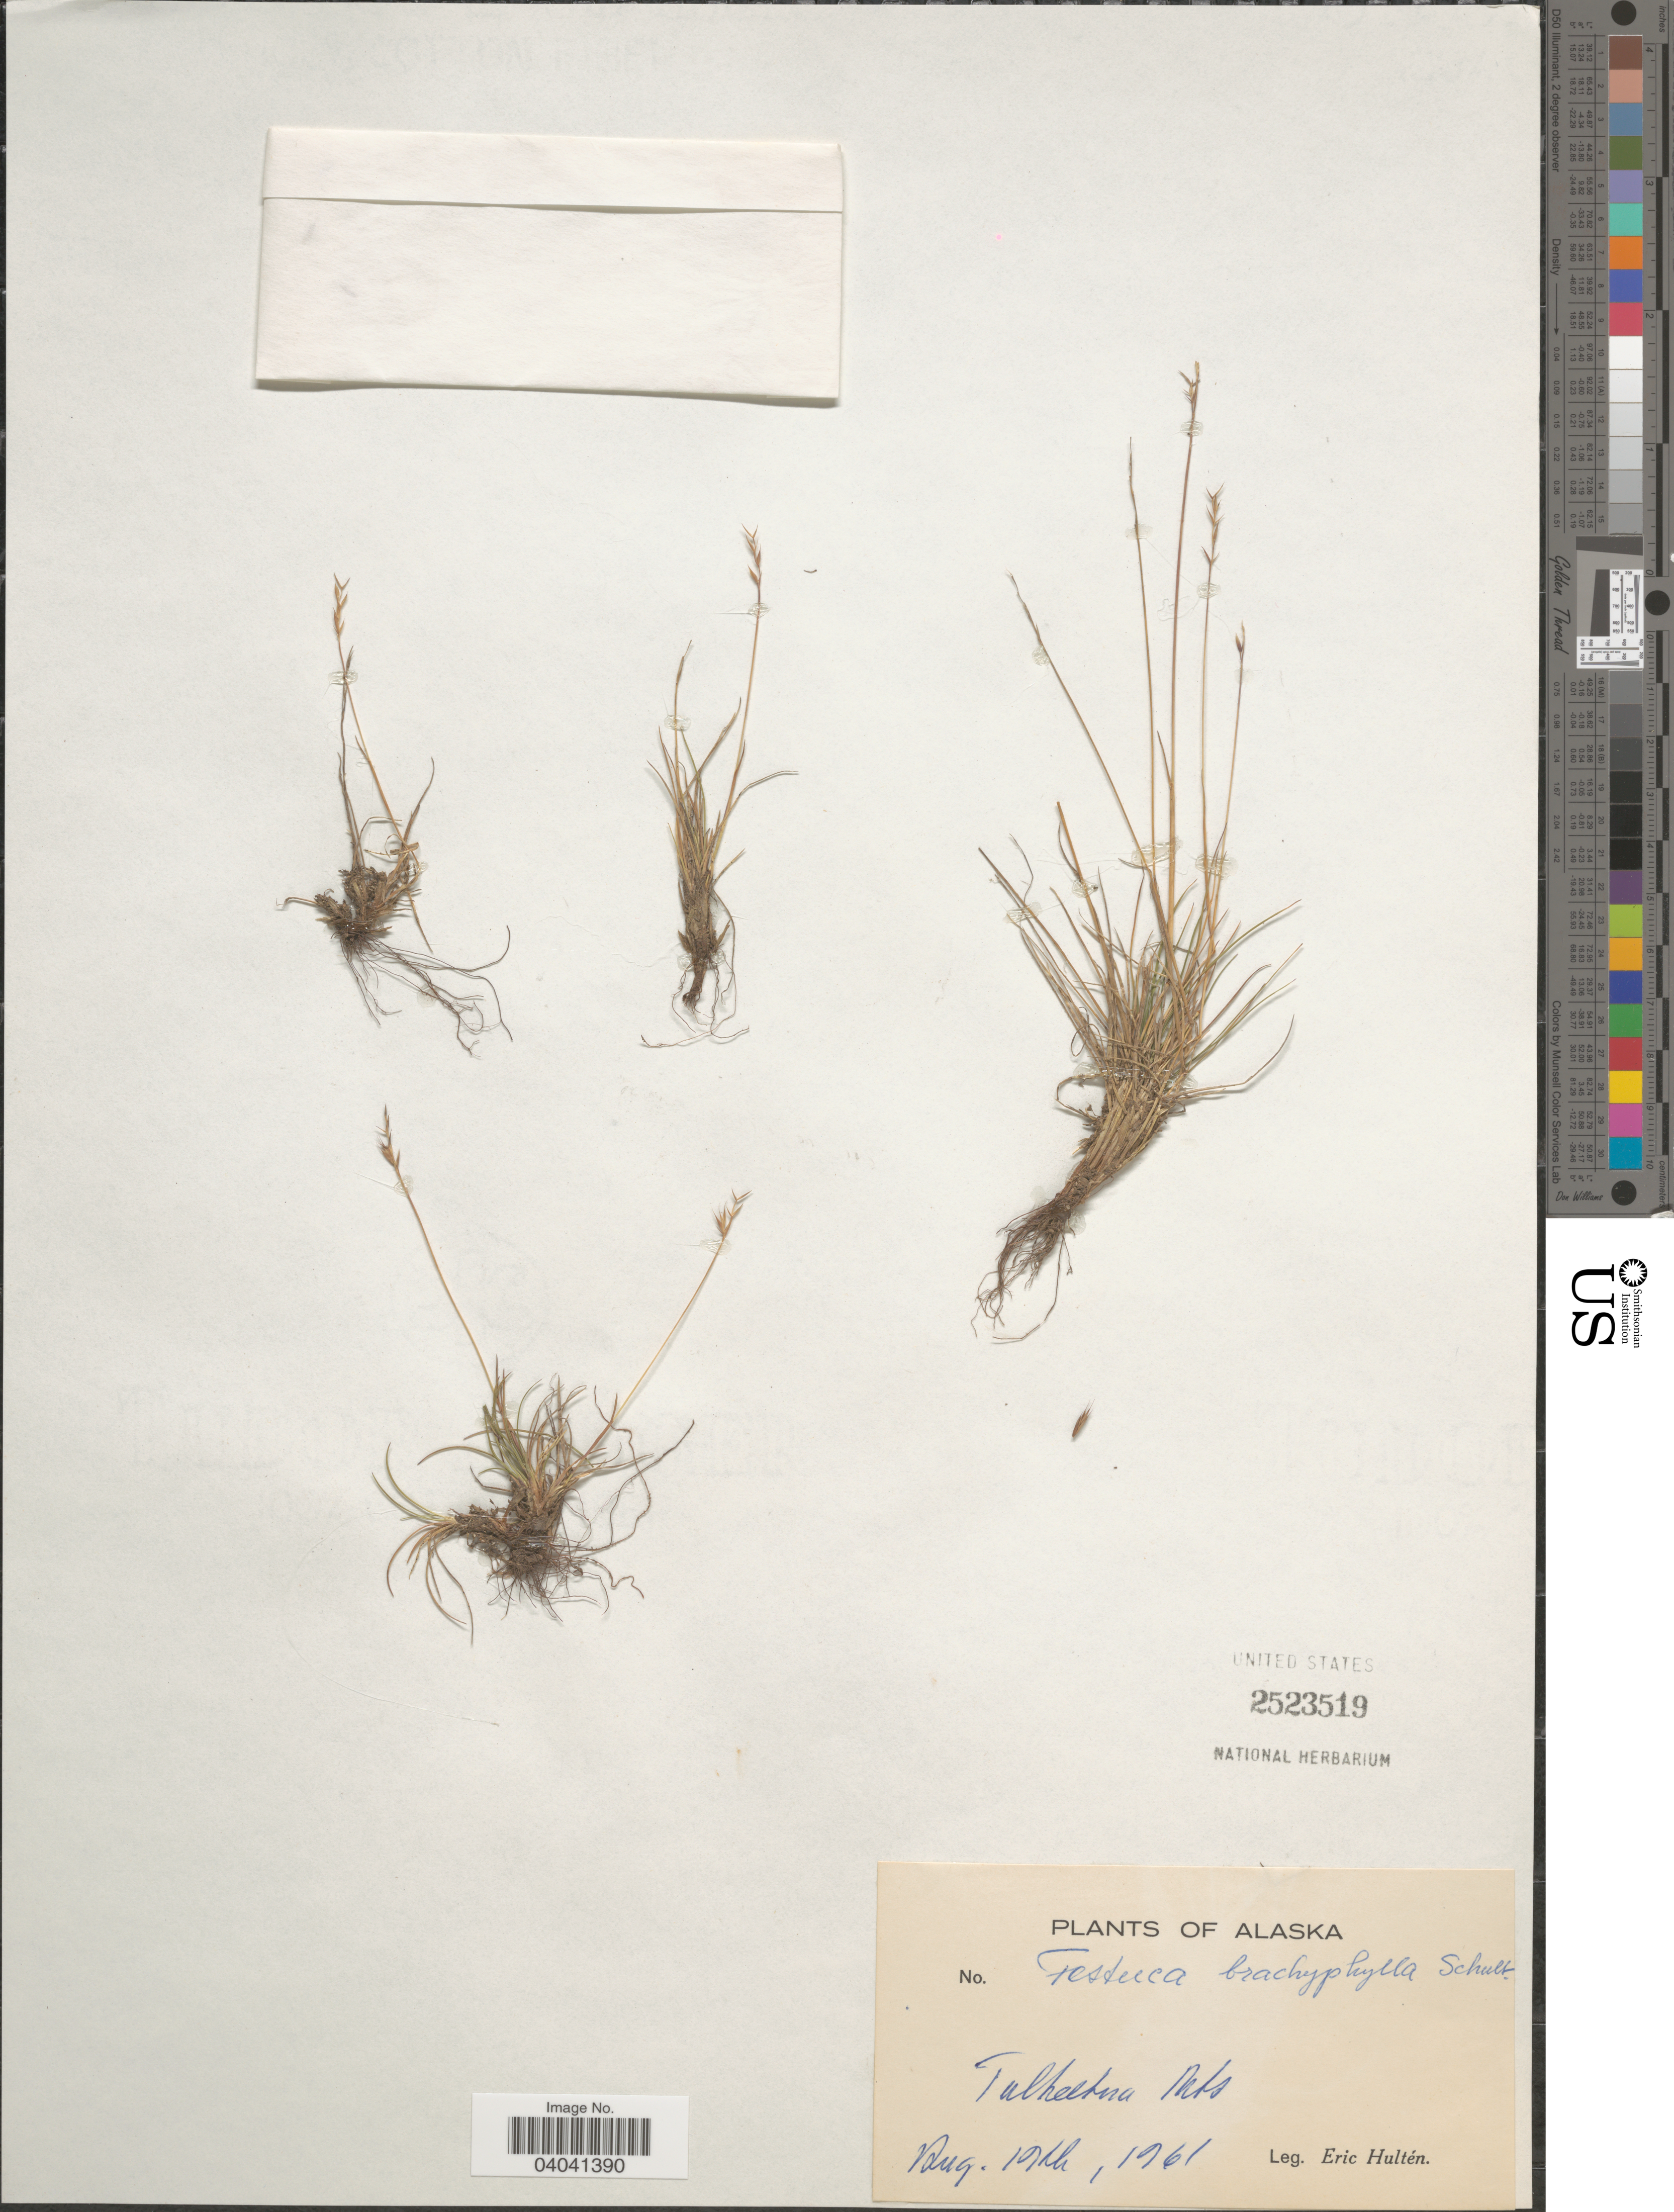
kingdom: Plantae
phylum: Tracheophyta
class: Liliopsida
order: Poales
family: Poaceae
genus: Festuca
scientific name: Festuca brachyphylla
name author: Schult. & Schult. f.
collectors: E. G. Hultén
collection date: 1961-08-19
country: United States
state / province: Alaska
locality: Talkeetna Mts.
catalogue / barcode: US 2523519